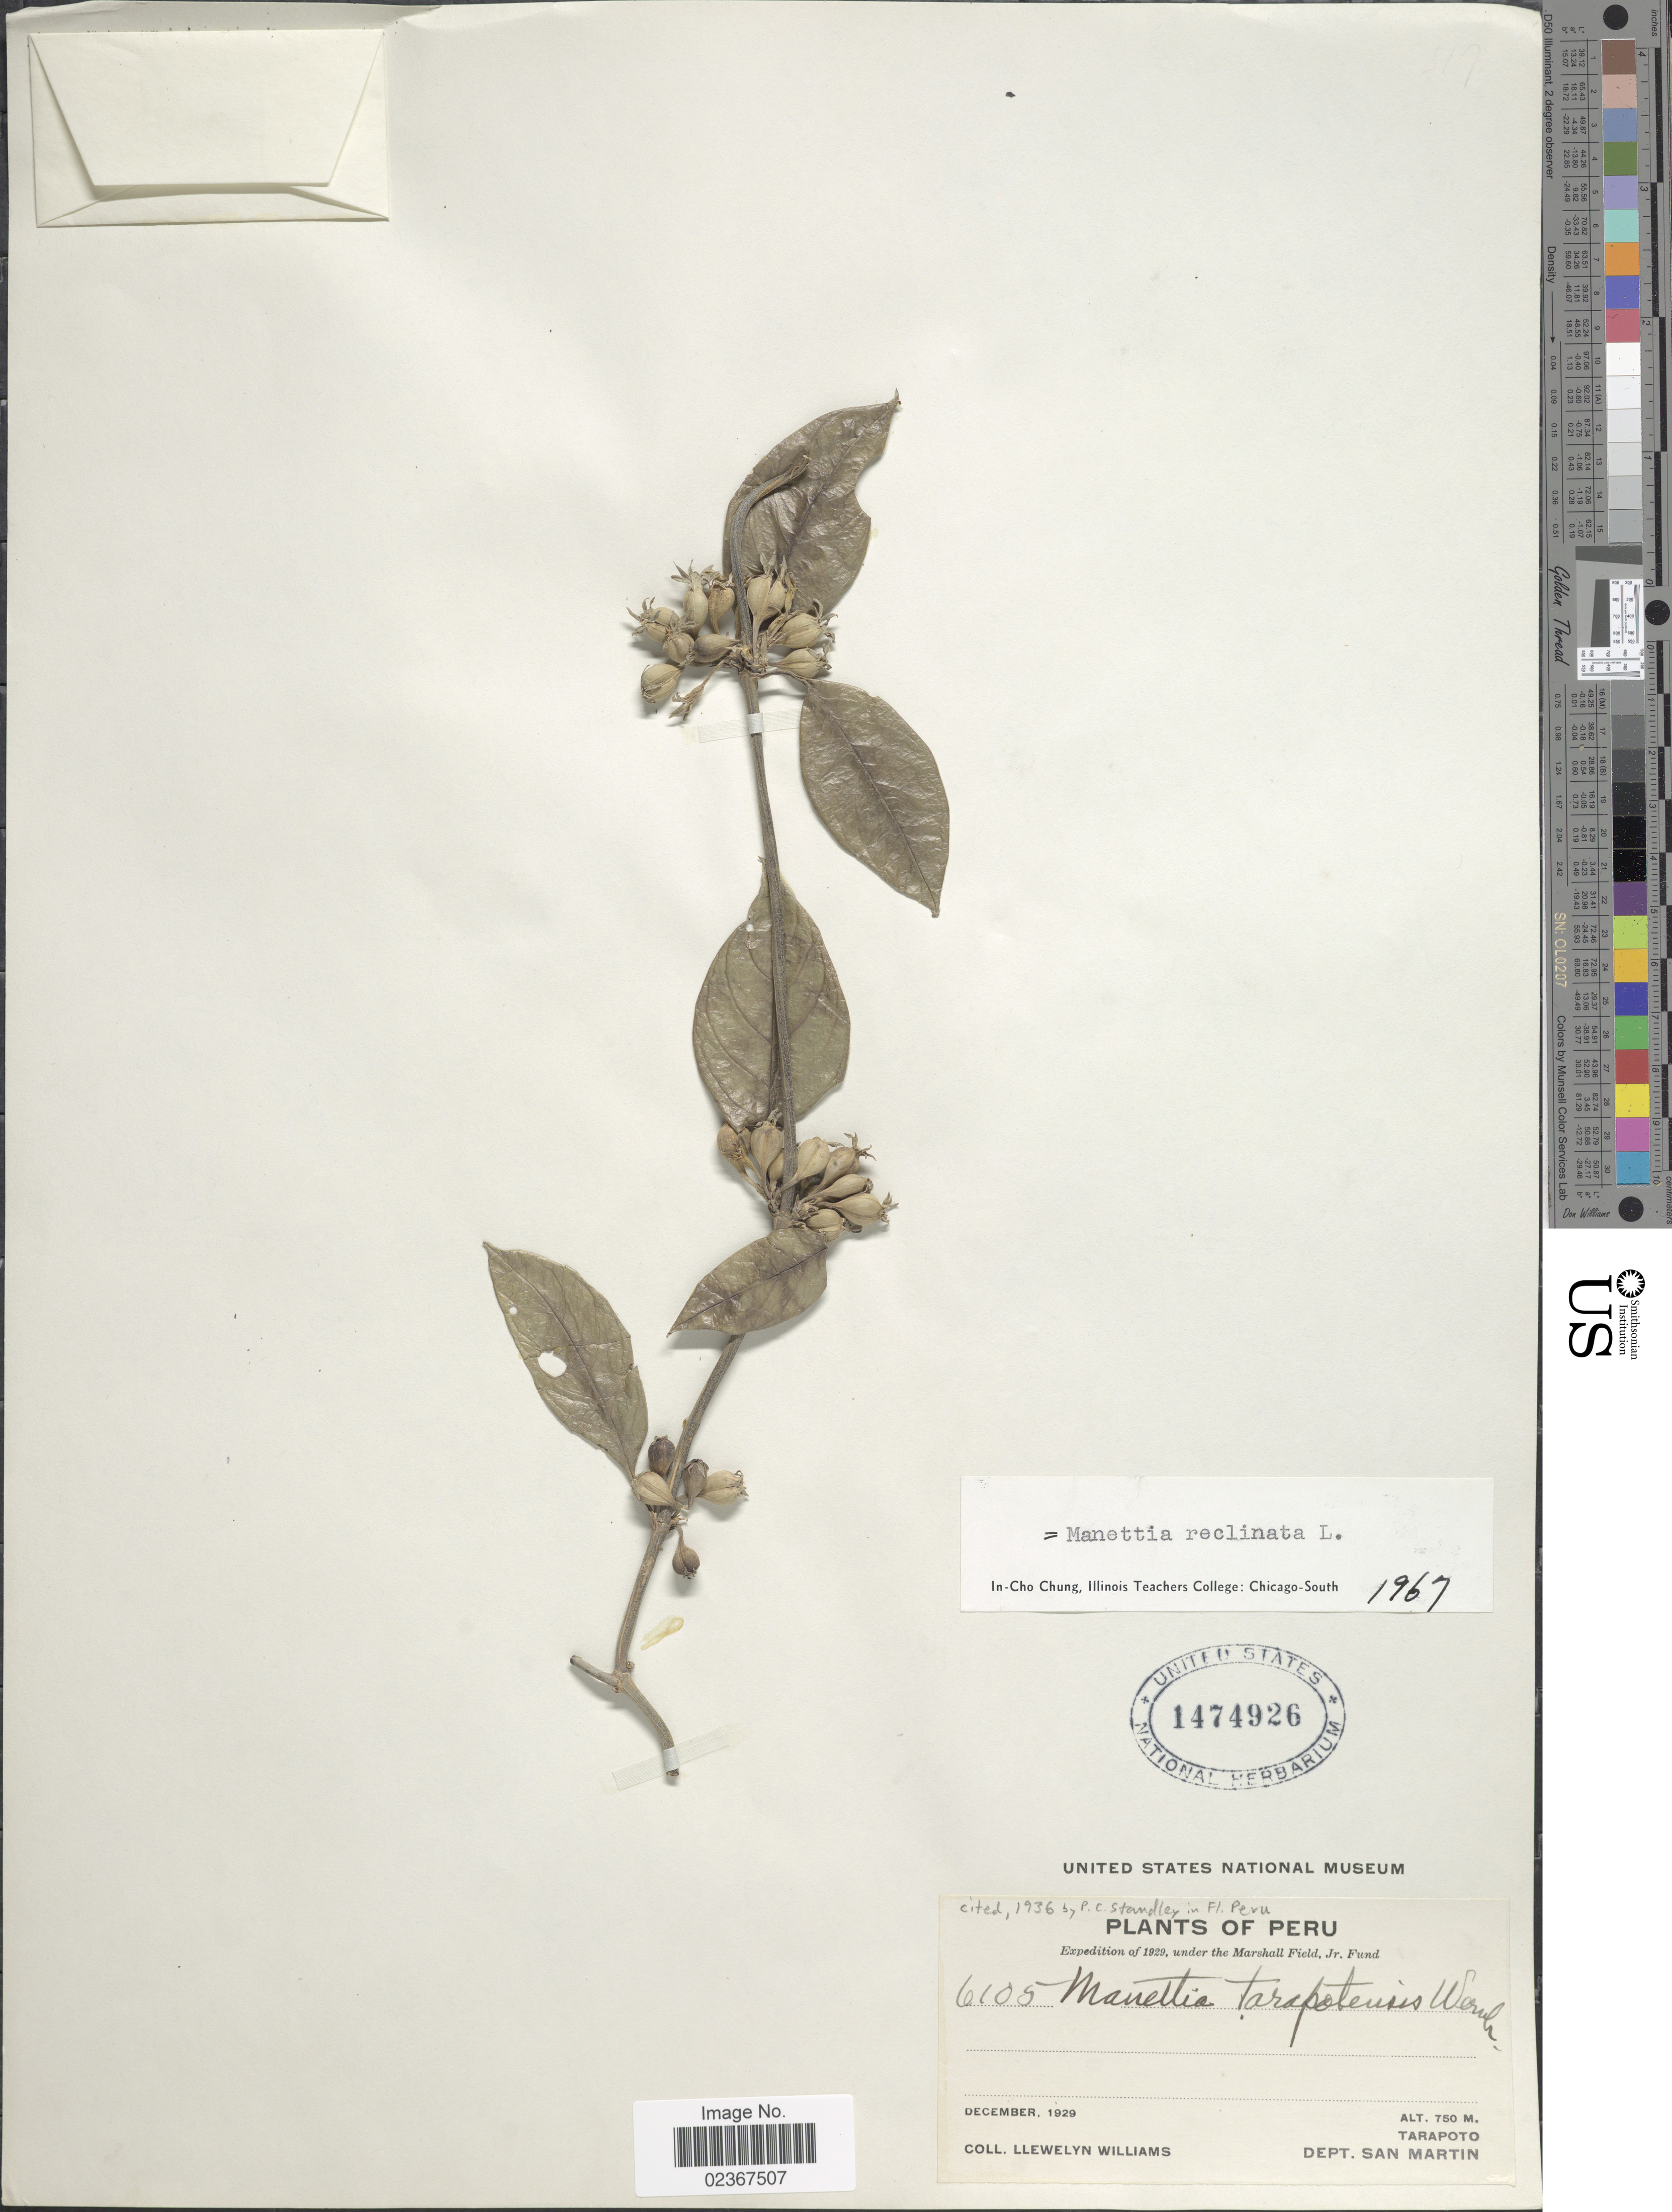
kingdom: Plantae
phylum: Tracheophyta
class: Magnoliopsida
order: Gentianales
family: Rubiaceae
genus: Manettia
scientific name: Manettia reclinata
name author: L.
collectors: Ll. Williams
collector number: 6105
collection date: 1929-12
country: Peru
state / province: San Martín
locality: Tarapoto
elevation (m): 750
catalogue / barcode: US 1474926